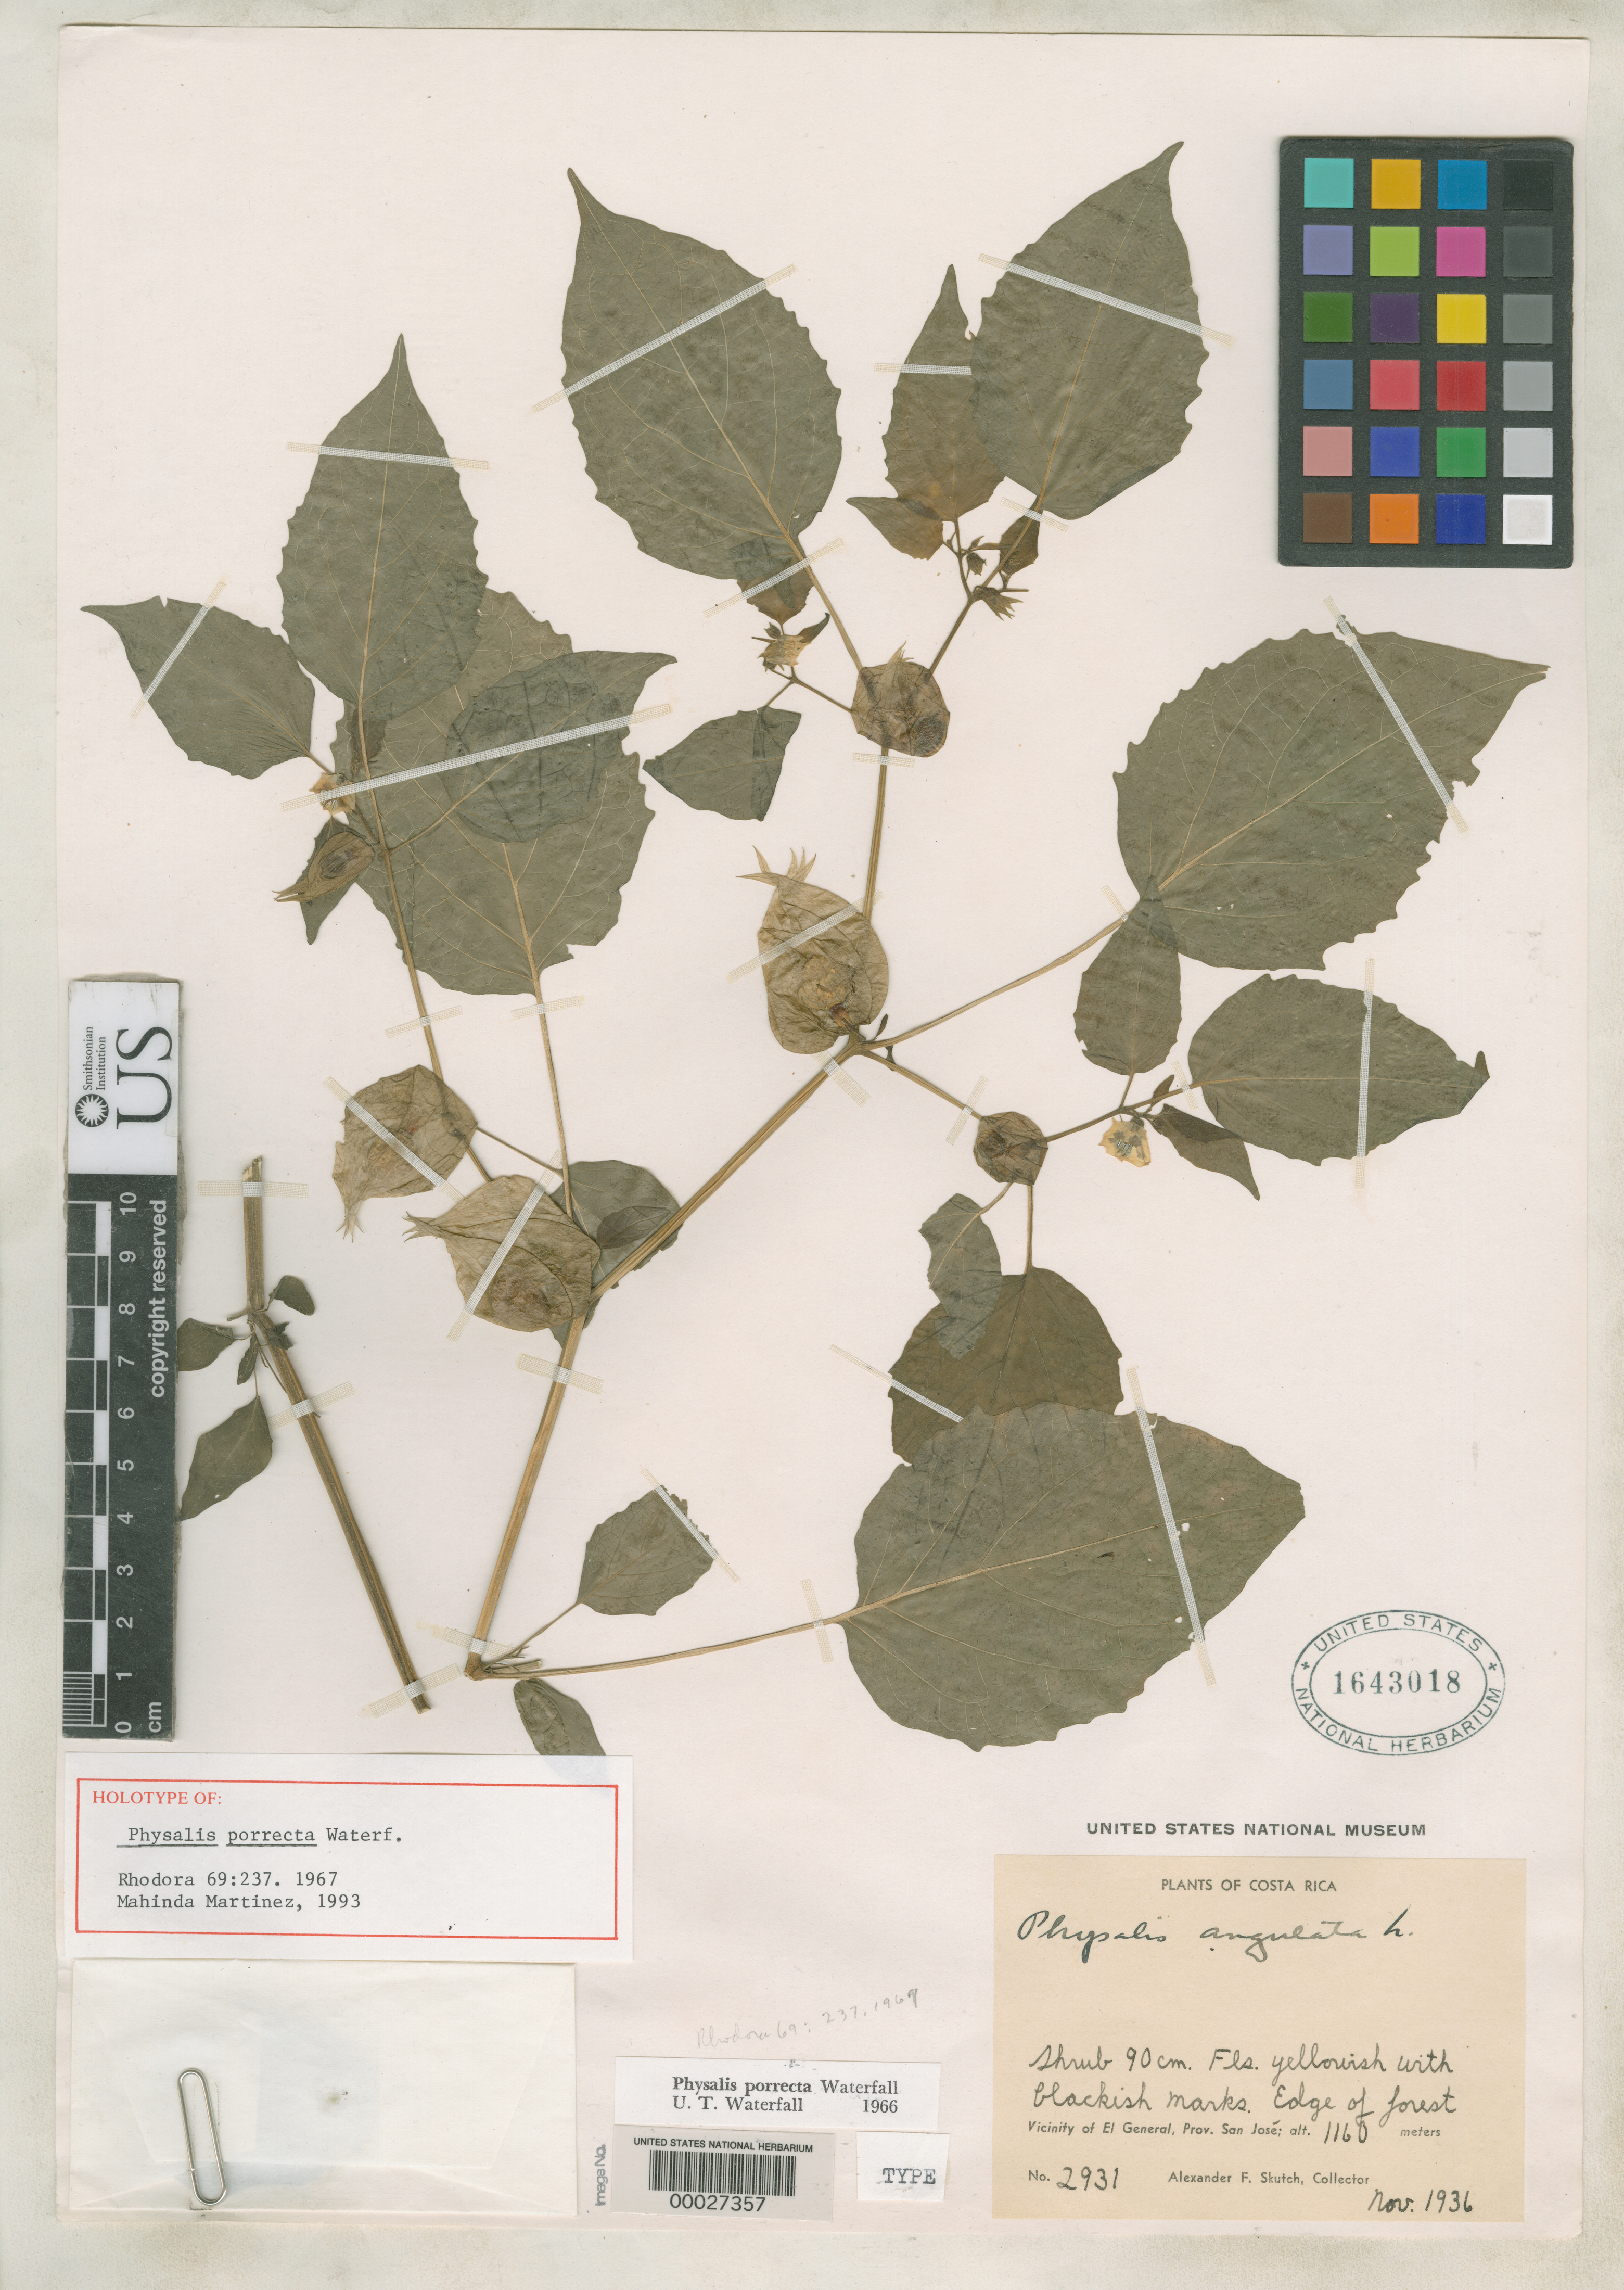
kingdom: Plantae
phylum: Tracheophyta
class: Magnoliopsida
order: Solanales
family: Solanaceae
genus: Physalis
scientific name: Physalis porrecta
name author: Waterf.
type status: Holotype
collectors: A. F. Skutch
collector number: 2931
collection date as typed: Nov 1936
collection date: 1936-11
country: Costa Rica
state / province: San José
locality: El General vicinity.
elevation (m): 1160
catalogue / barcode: US 1643018